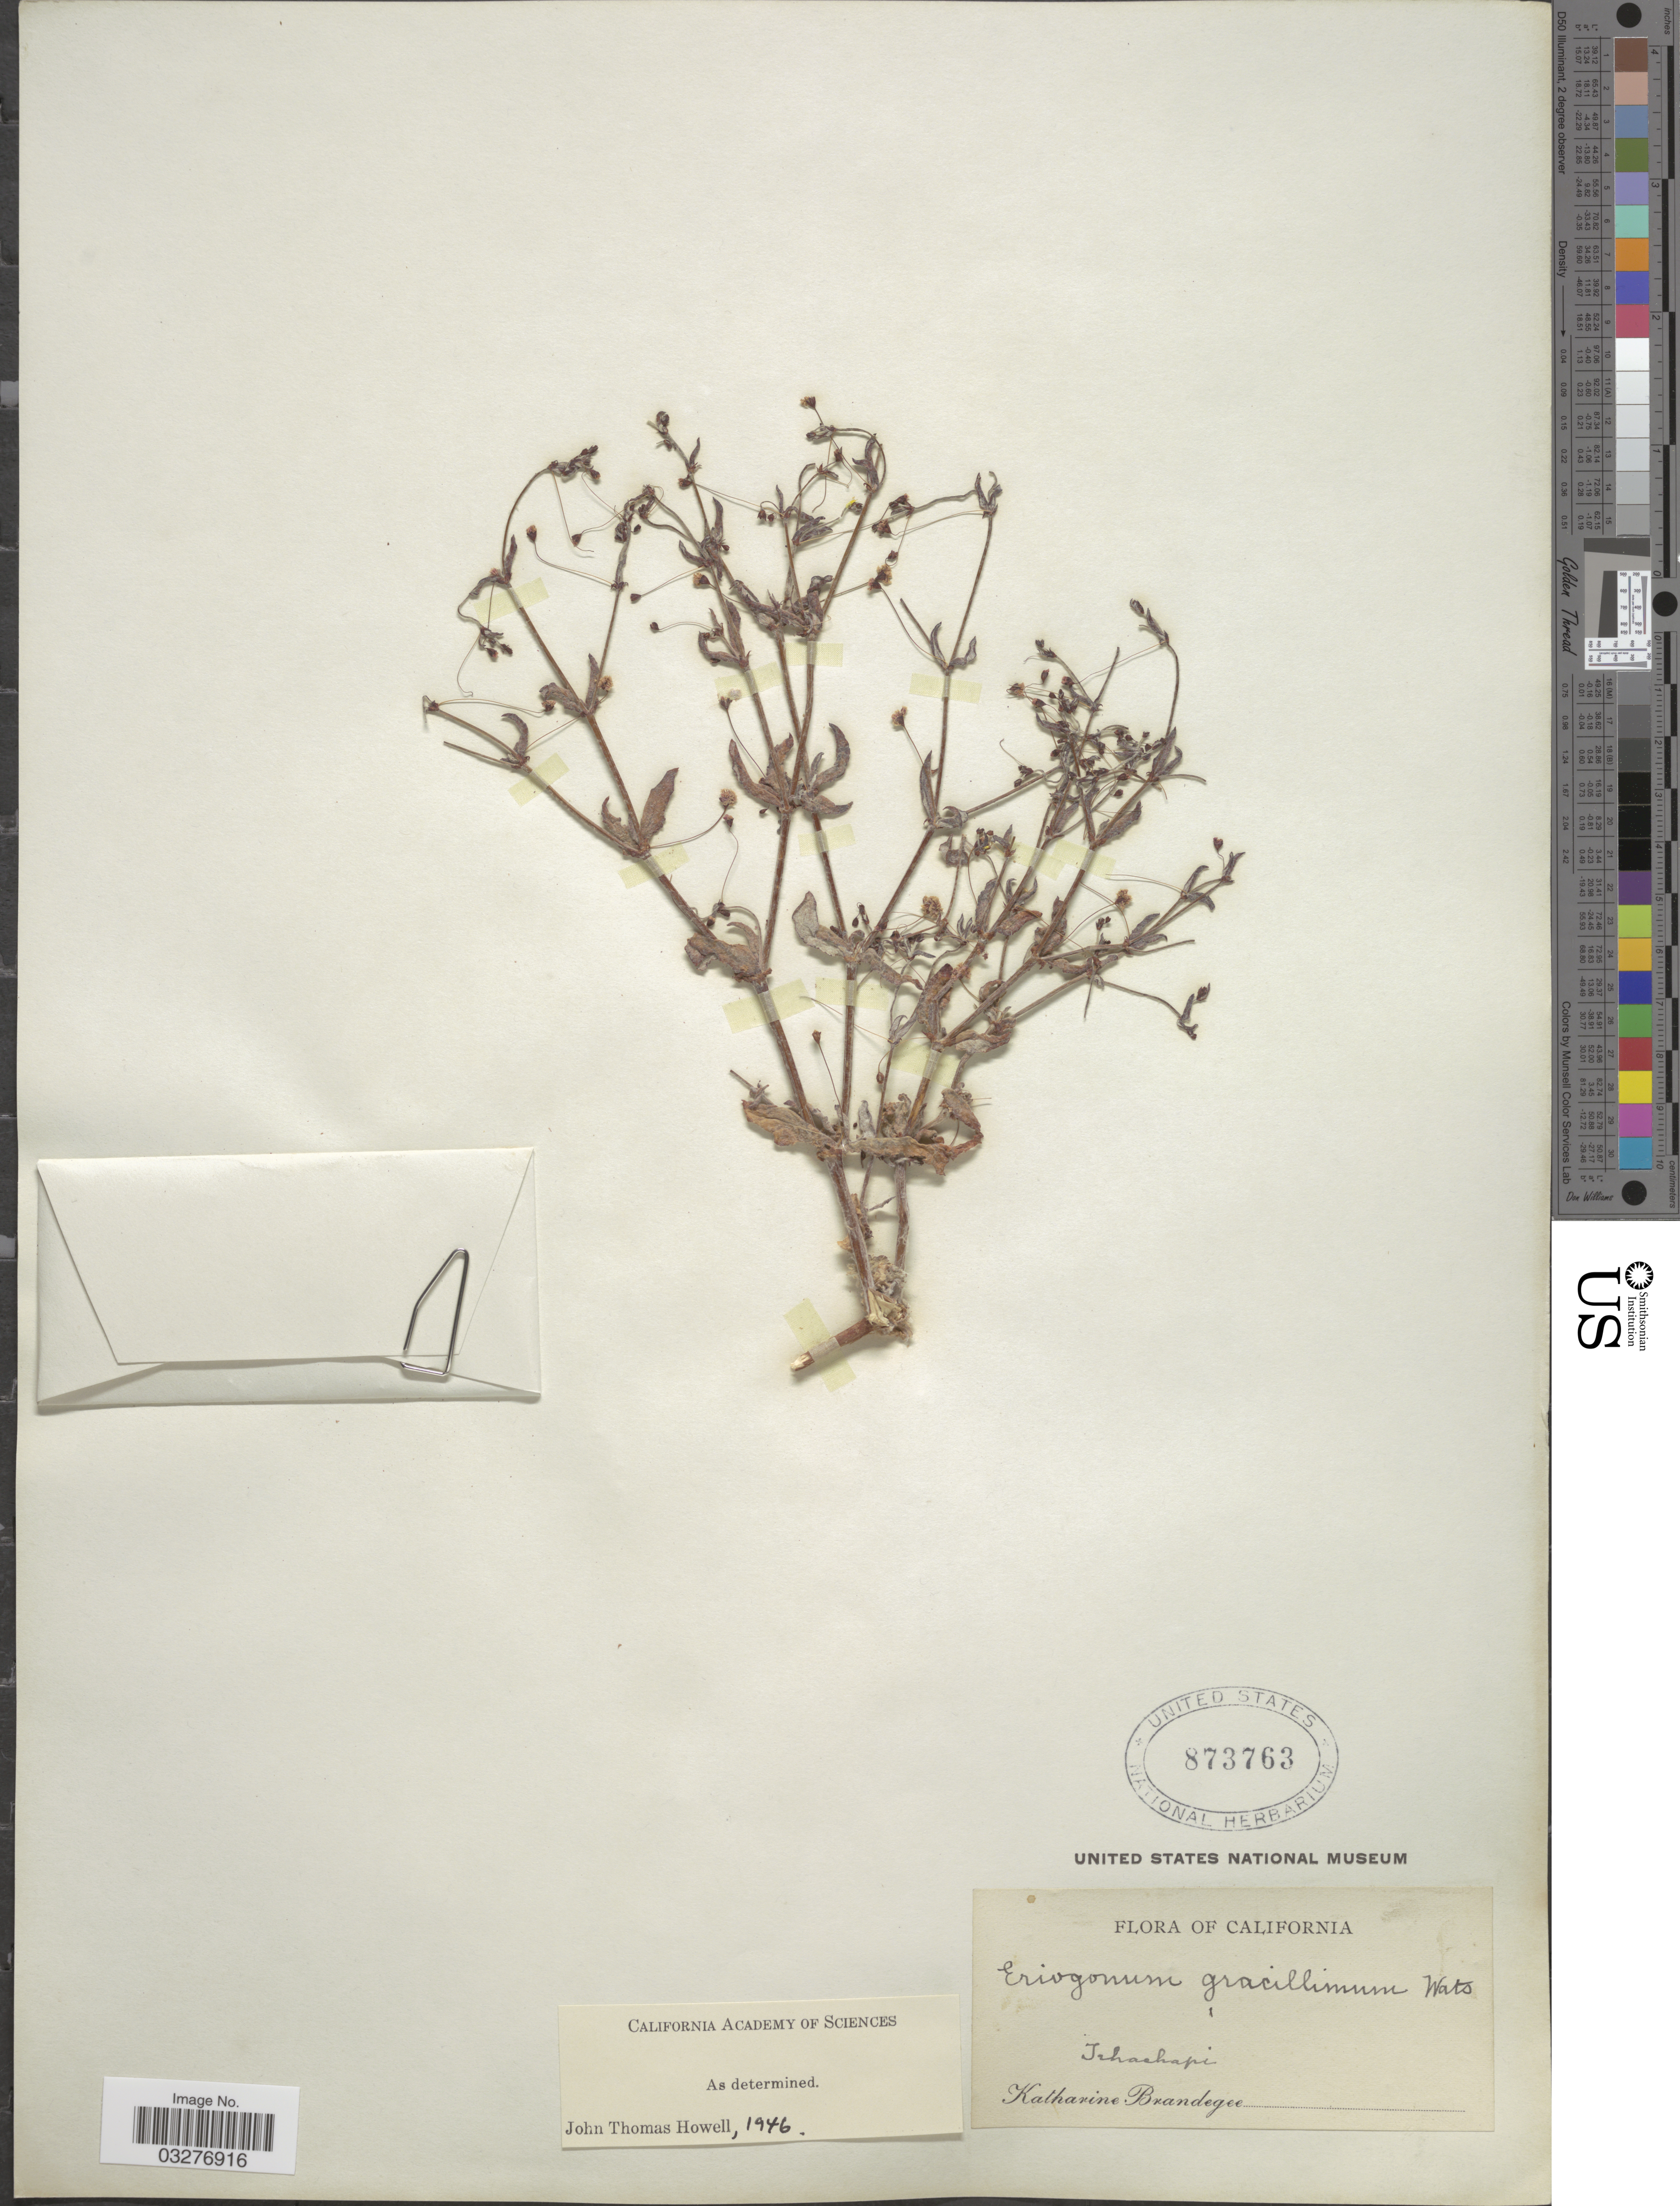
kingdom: Plantae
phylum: Tracheophyta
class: Magnoliopsida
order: Caryophyllales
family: Polygonaceae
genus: Eriogonum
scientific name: Eriogonum gracillimum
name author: S. Watson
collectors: M. K. Brandegee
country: United States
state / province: California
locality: Tehachapi.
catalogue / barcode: US 873763